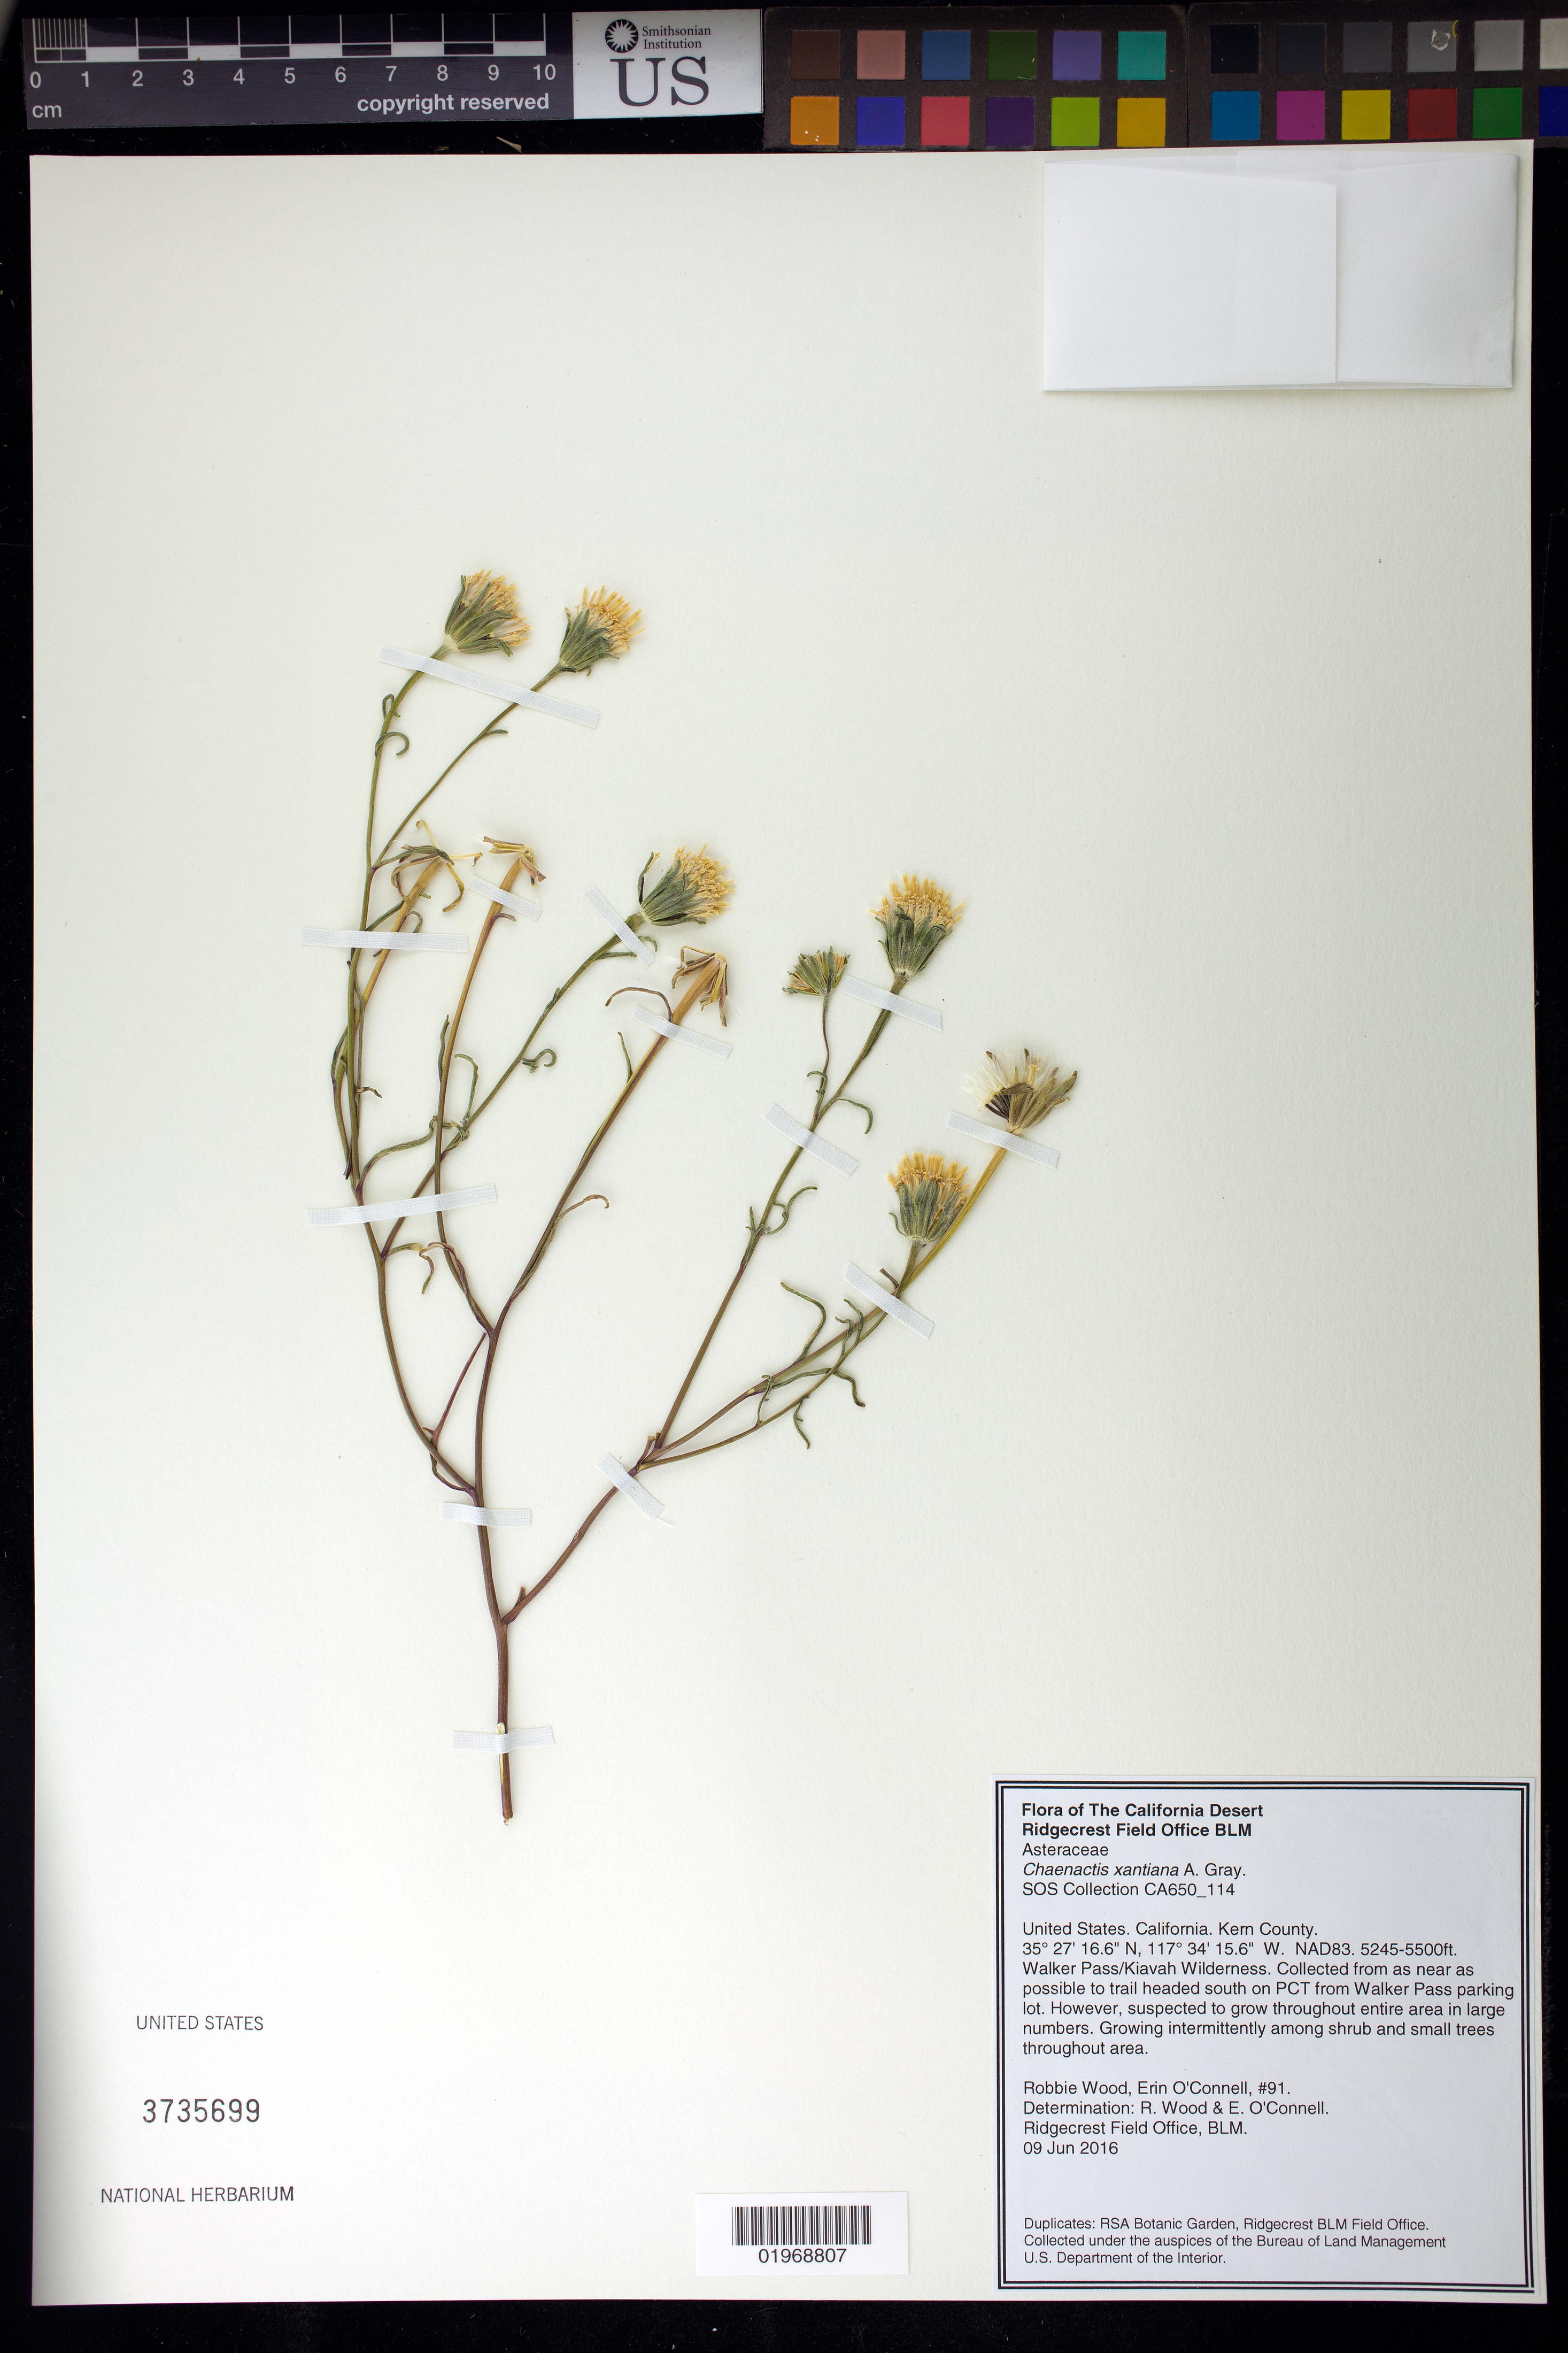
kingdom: Plantae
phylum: Tracheophyta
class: Magnoliopsida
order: Asterales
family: Asteraceae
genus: Chaenactis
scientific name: Chaenactis xantiana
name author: A. Gray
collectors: R. Wood & E. O'Connell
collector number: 91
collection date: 2016-06-09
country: United States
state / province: California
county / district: Kern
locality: Walker Pass/ Kiavah Wilderness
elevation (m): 1599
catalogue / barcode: US 3735699